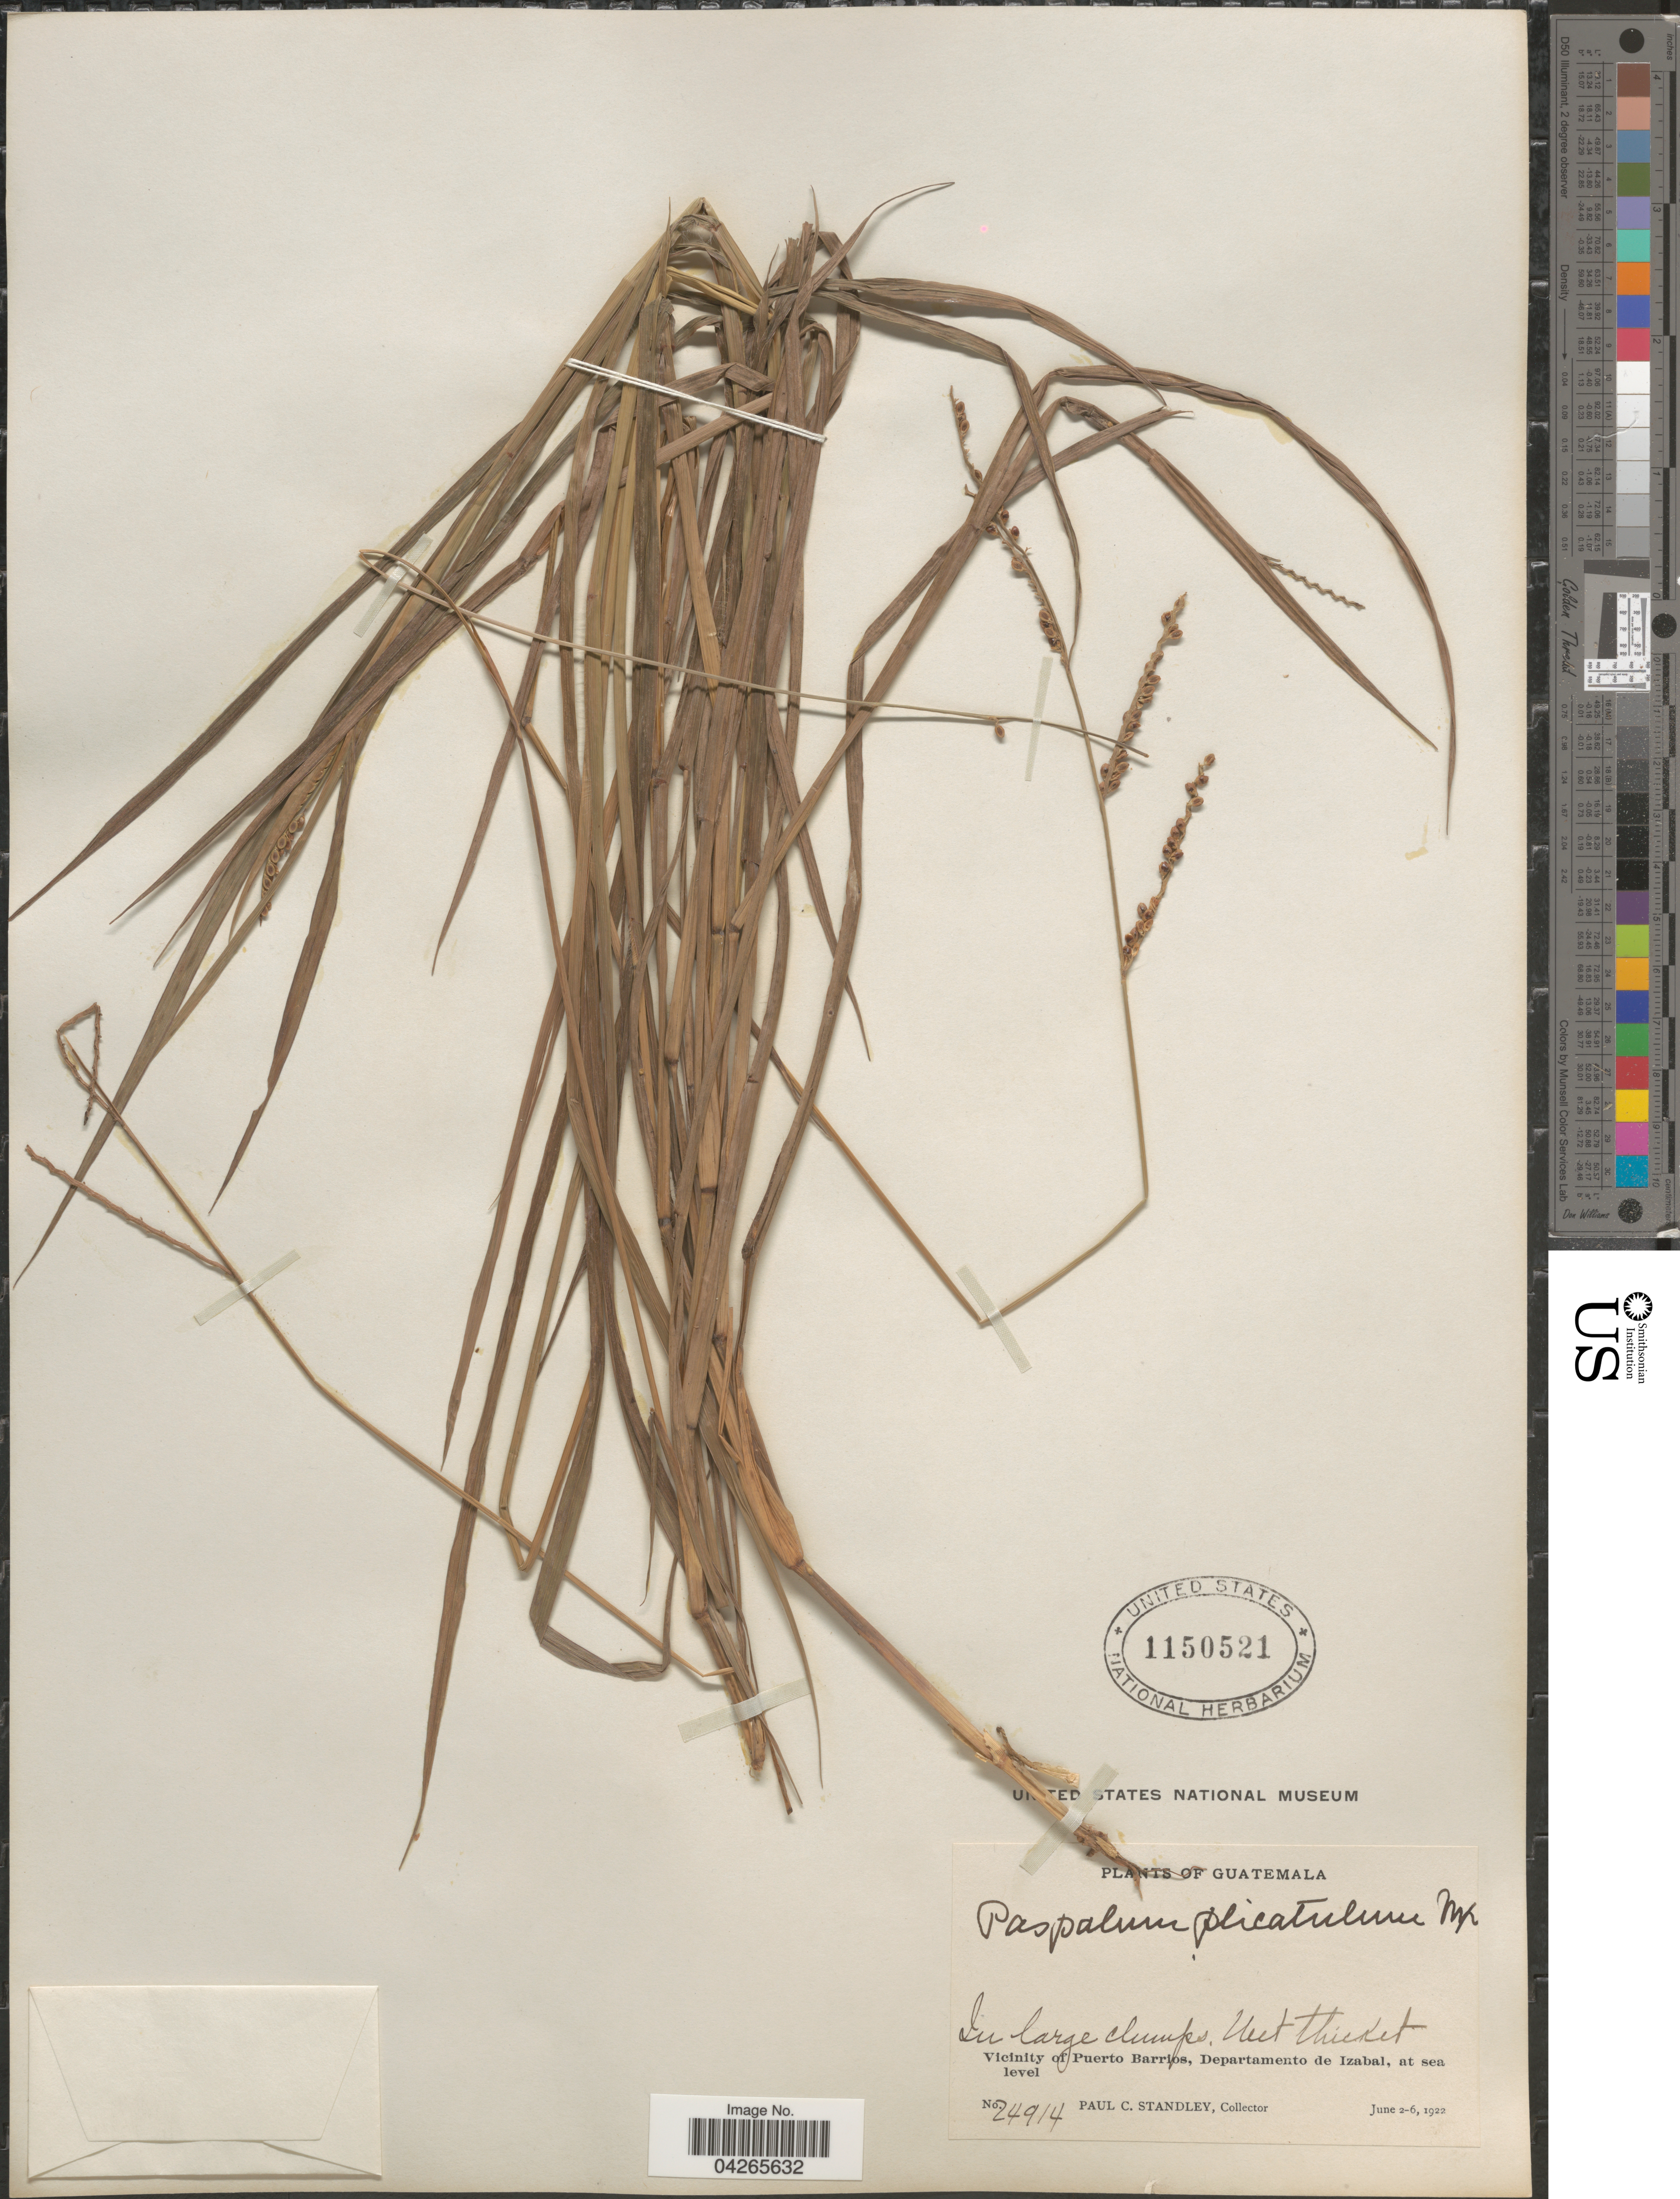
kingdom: Plantae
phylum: Tracheophyta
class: Liliopsida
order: Poales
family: Poaceae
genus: Paspalum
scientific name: Paspalum plicatulum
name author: Michx.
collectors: P. C. Standley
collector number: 24914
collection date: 1922-06-02/1922-06-06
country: Guatemala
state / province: Izabal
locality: Wet thicket. Vicinity of Puerto Barrios, Departamento de Izabal.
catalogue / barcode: US 1150521